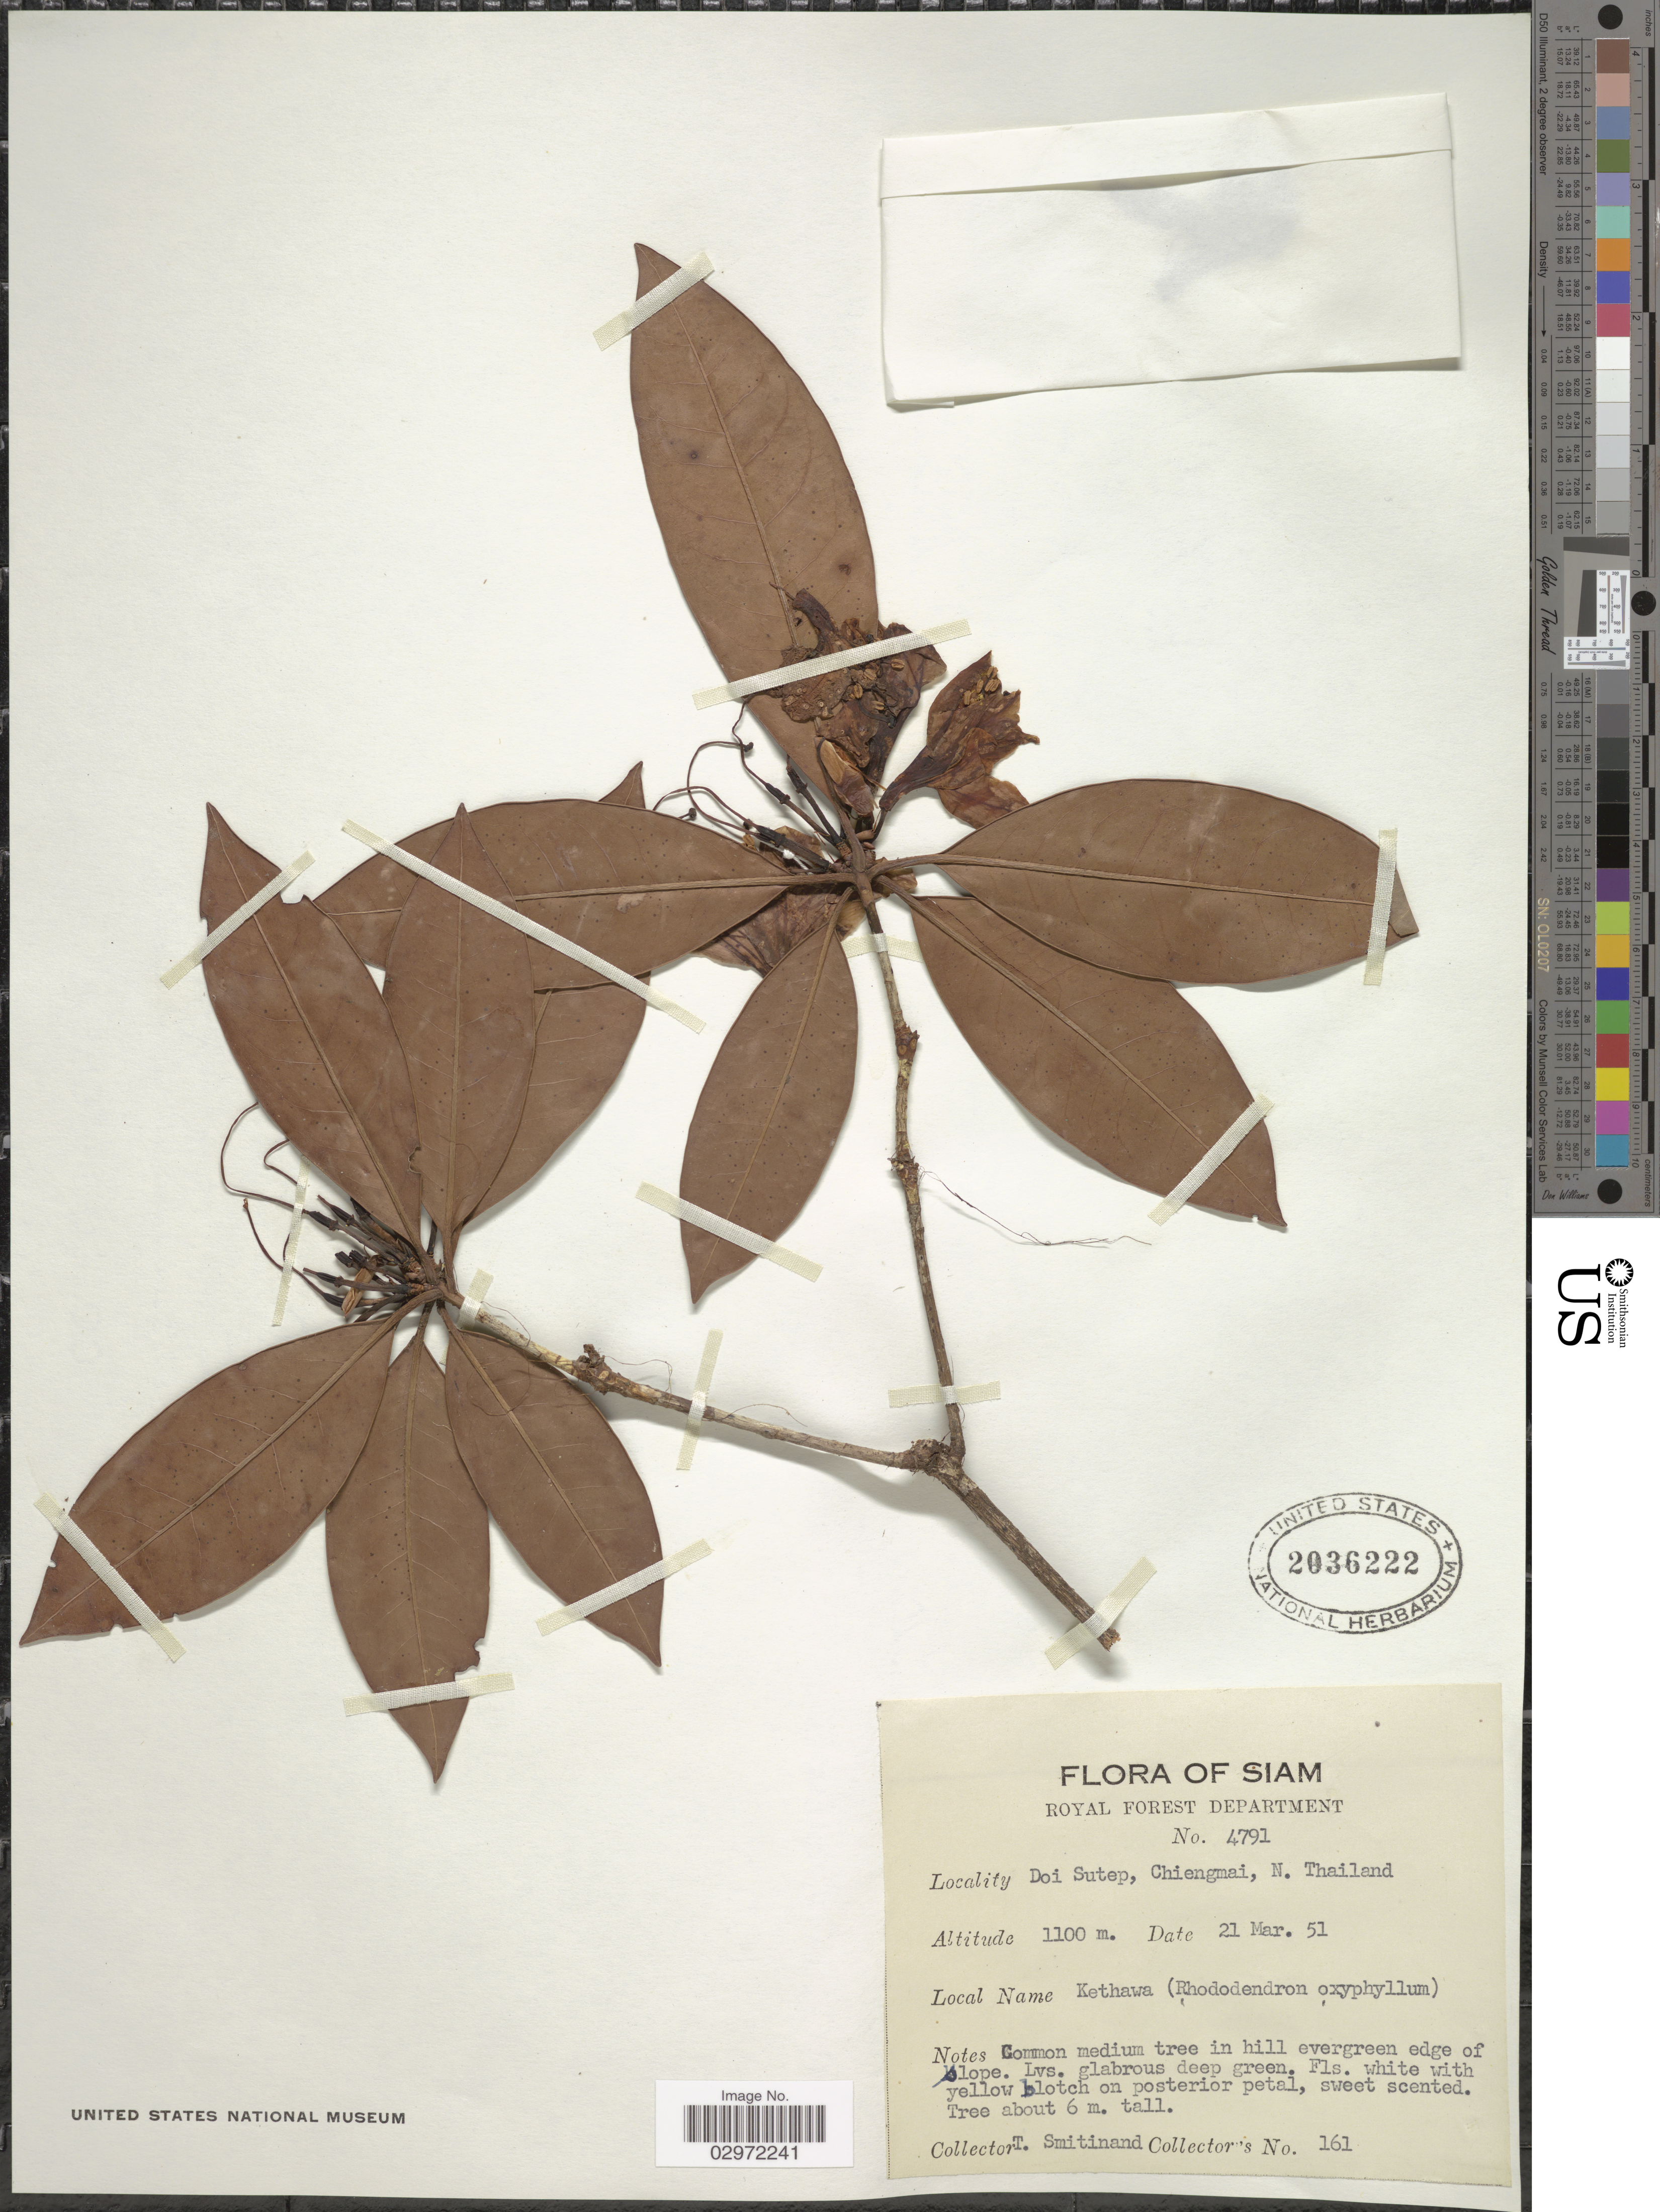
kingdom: Plantae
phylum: Tracheophyta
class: Magnoliopsida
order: Ericales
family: Ericaceae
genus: Rhododendron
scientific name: Rhododendron oxyphyllum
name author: Franch.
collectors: T. Smitinand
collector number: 161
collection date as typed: Transcribed d/m/y: 21/3/51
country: Thailand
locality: Siam, Kethawa (Rhododendron oxyphyllum).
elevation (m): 1100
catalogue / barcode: US 2036222